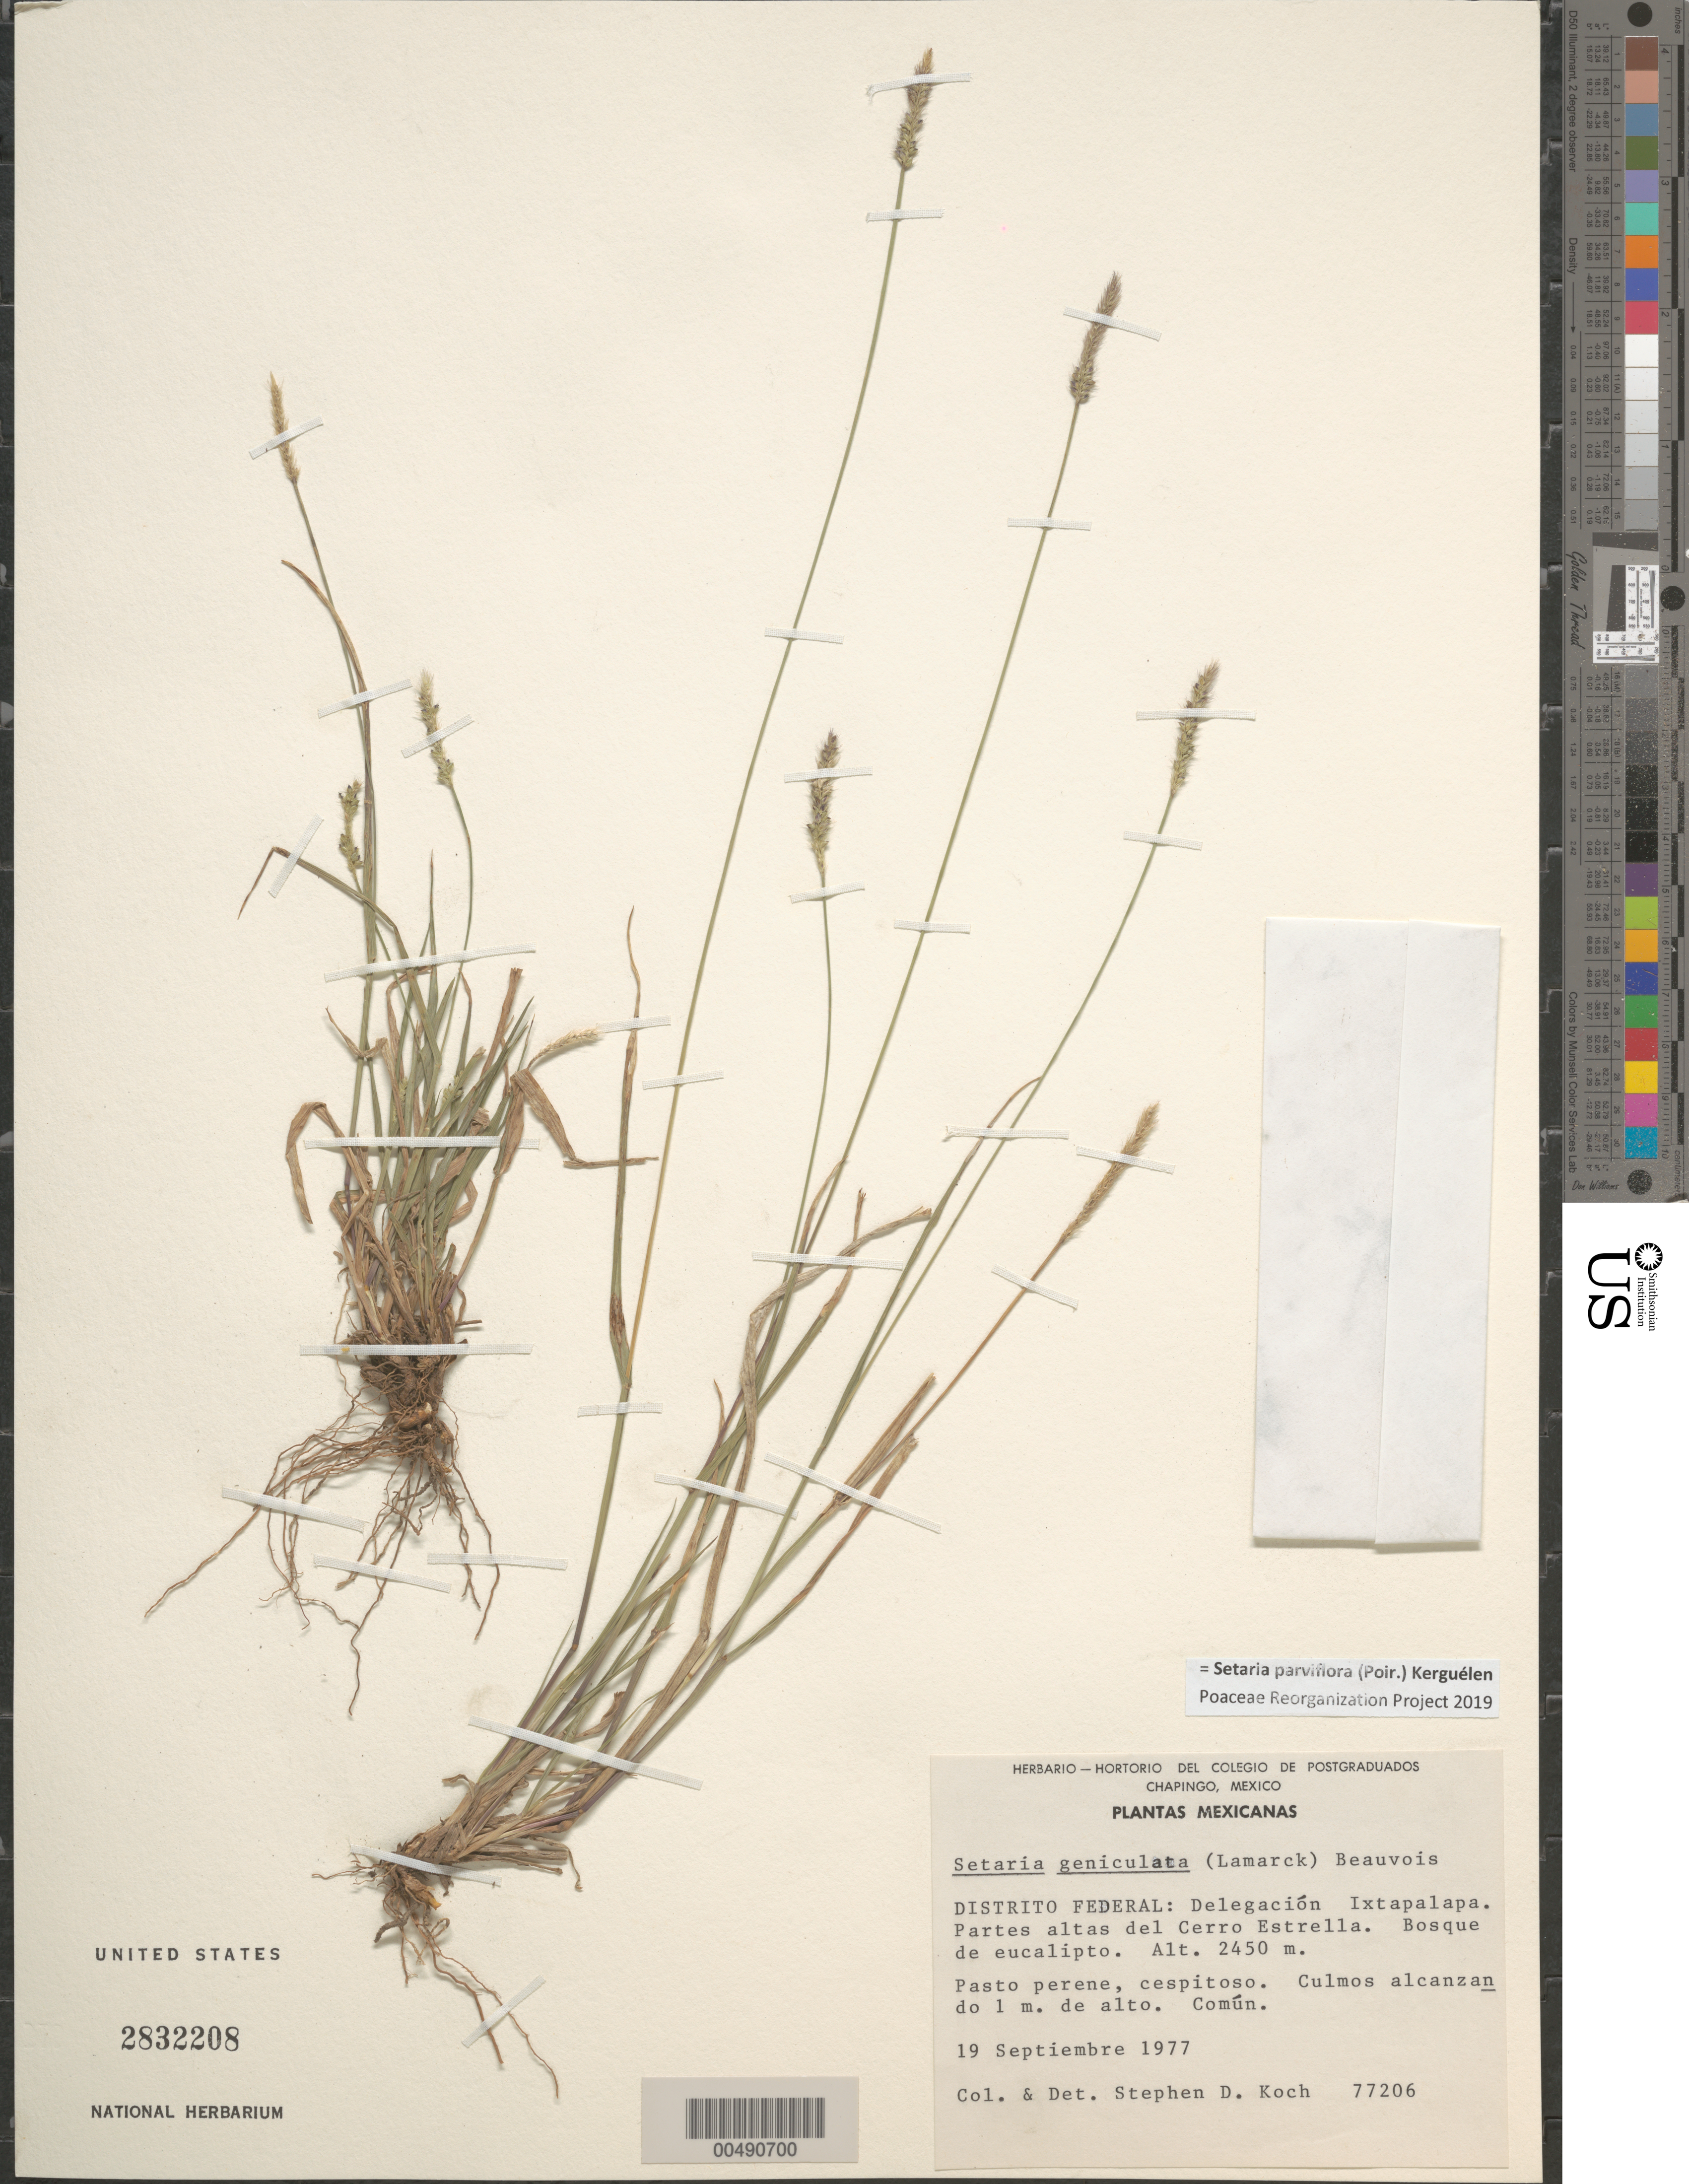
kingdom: Plantae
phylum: Tracheophyta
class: Liliopsida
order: Poales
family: Poaceae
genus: Setaria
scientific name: Setaria parviflora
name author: (Poir.) Kerguélen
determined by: Poaceae Reorganization Project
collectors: S. D. Koch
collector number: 77206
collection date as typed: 19 Sep 1977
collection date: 1977-09-19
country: Mexico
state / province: Distrito Federal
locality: Delegación Ixtapalapa, Partes altas del Cerro Estrella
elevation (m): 2450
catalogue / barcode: US 2832208